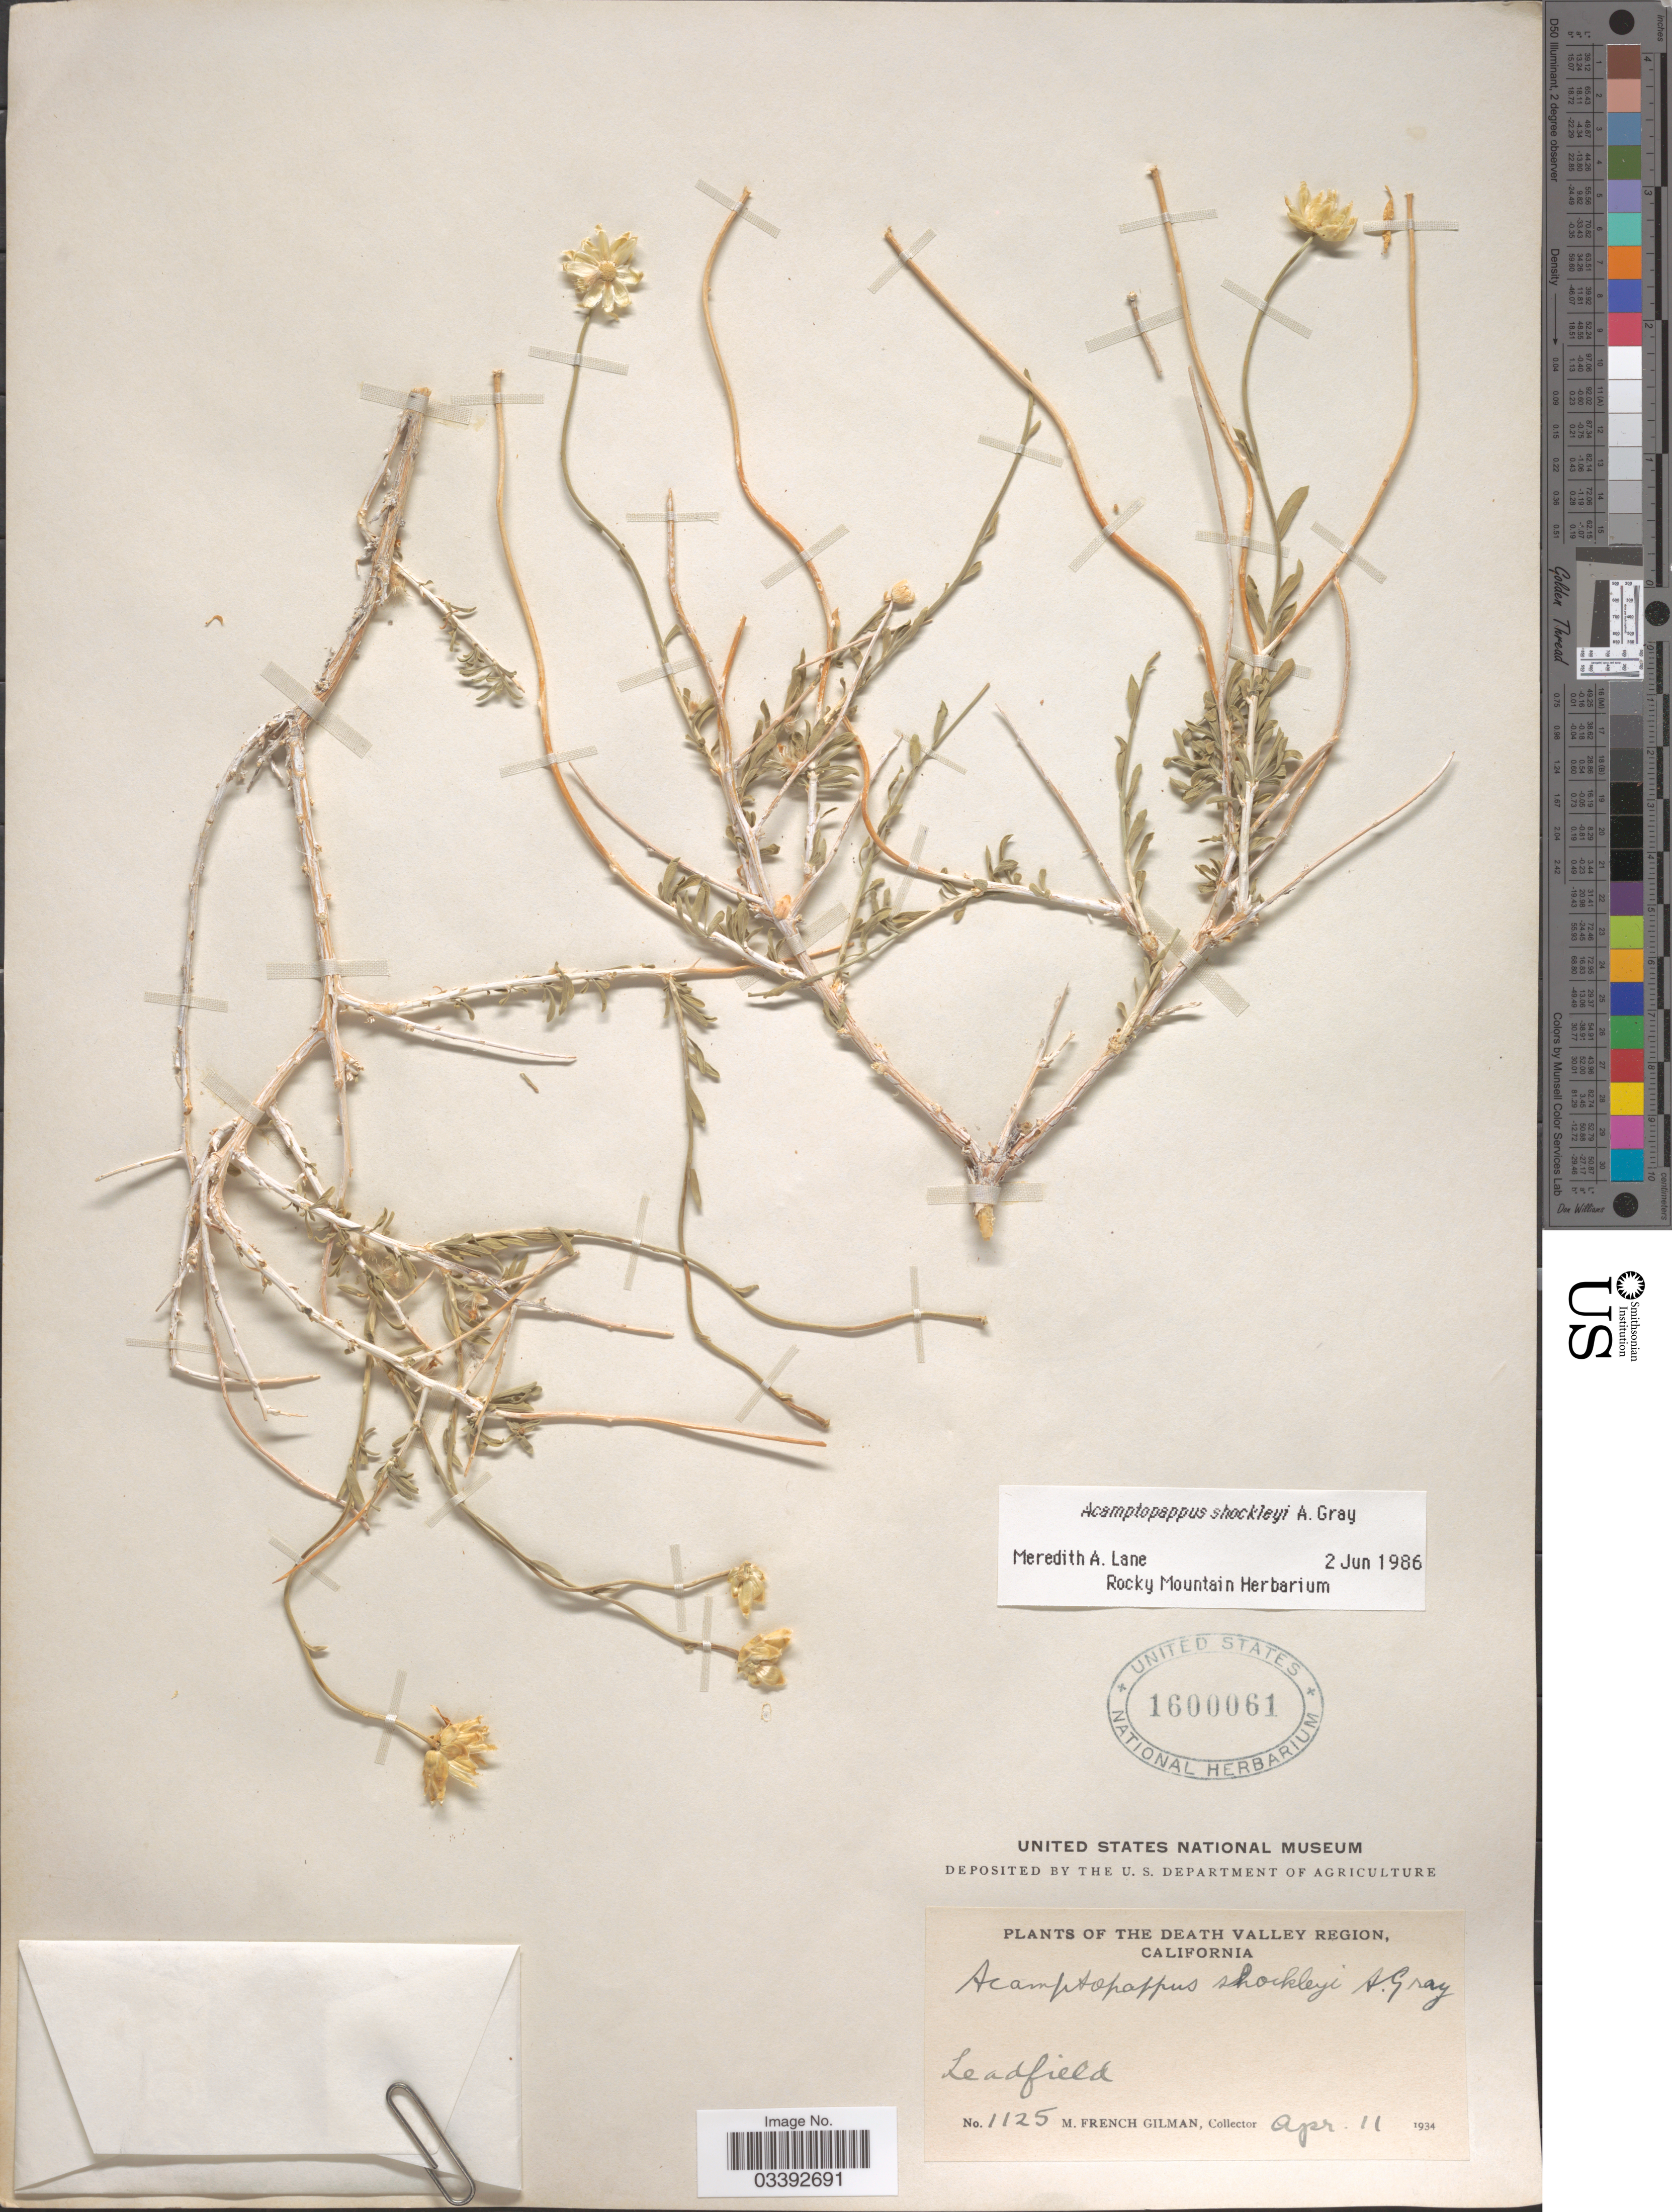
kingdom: Plantae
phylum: Tracheophyta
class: Magnoliopsida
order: Asterales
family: Asteraceae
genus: Acamptopappus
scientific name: Acamptopappus shockleyi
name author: A. Gray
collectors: M. F. Gilman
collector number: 1125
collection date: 1934-04-11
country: United States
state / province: Nevada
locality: The Death Valley Region. Leadfield.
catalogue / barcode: US 1600061